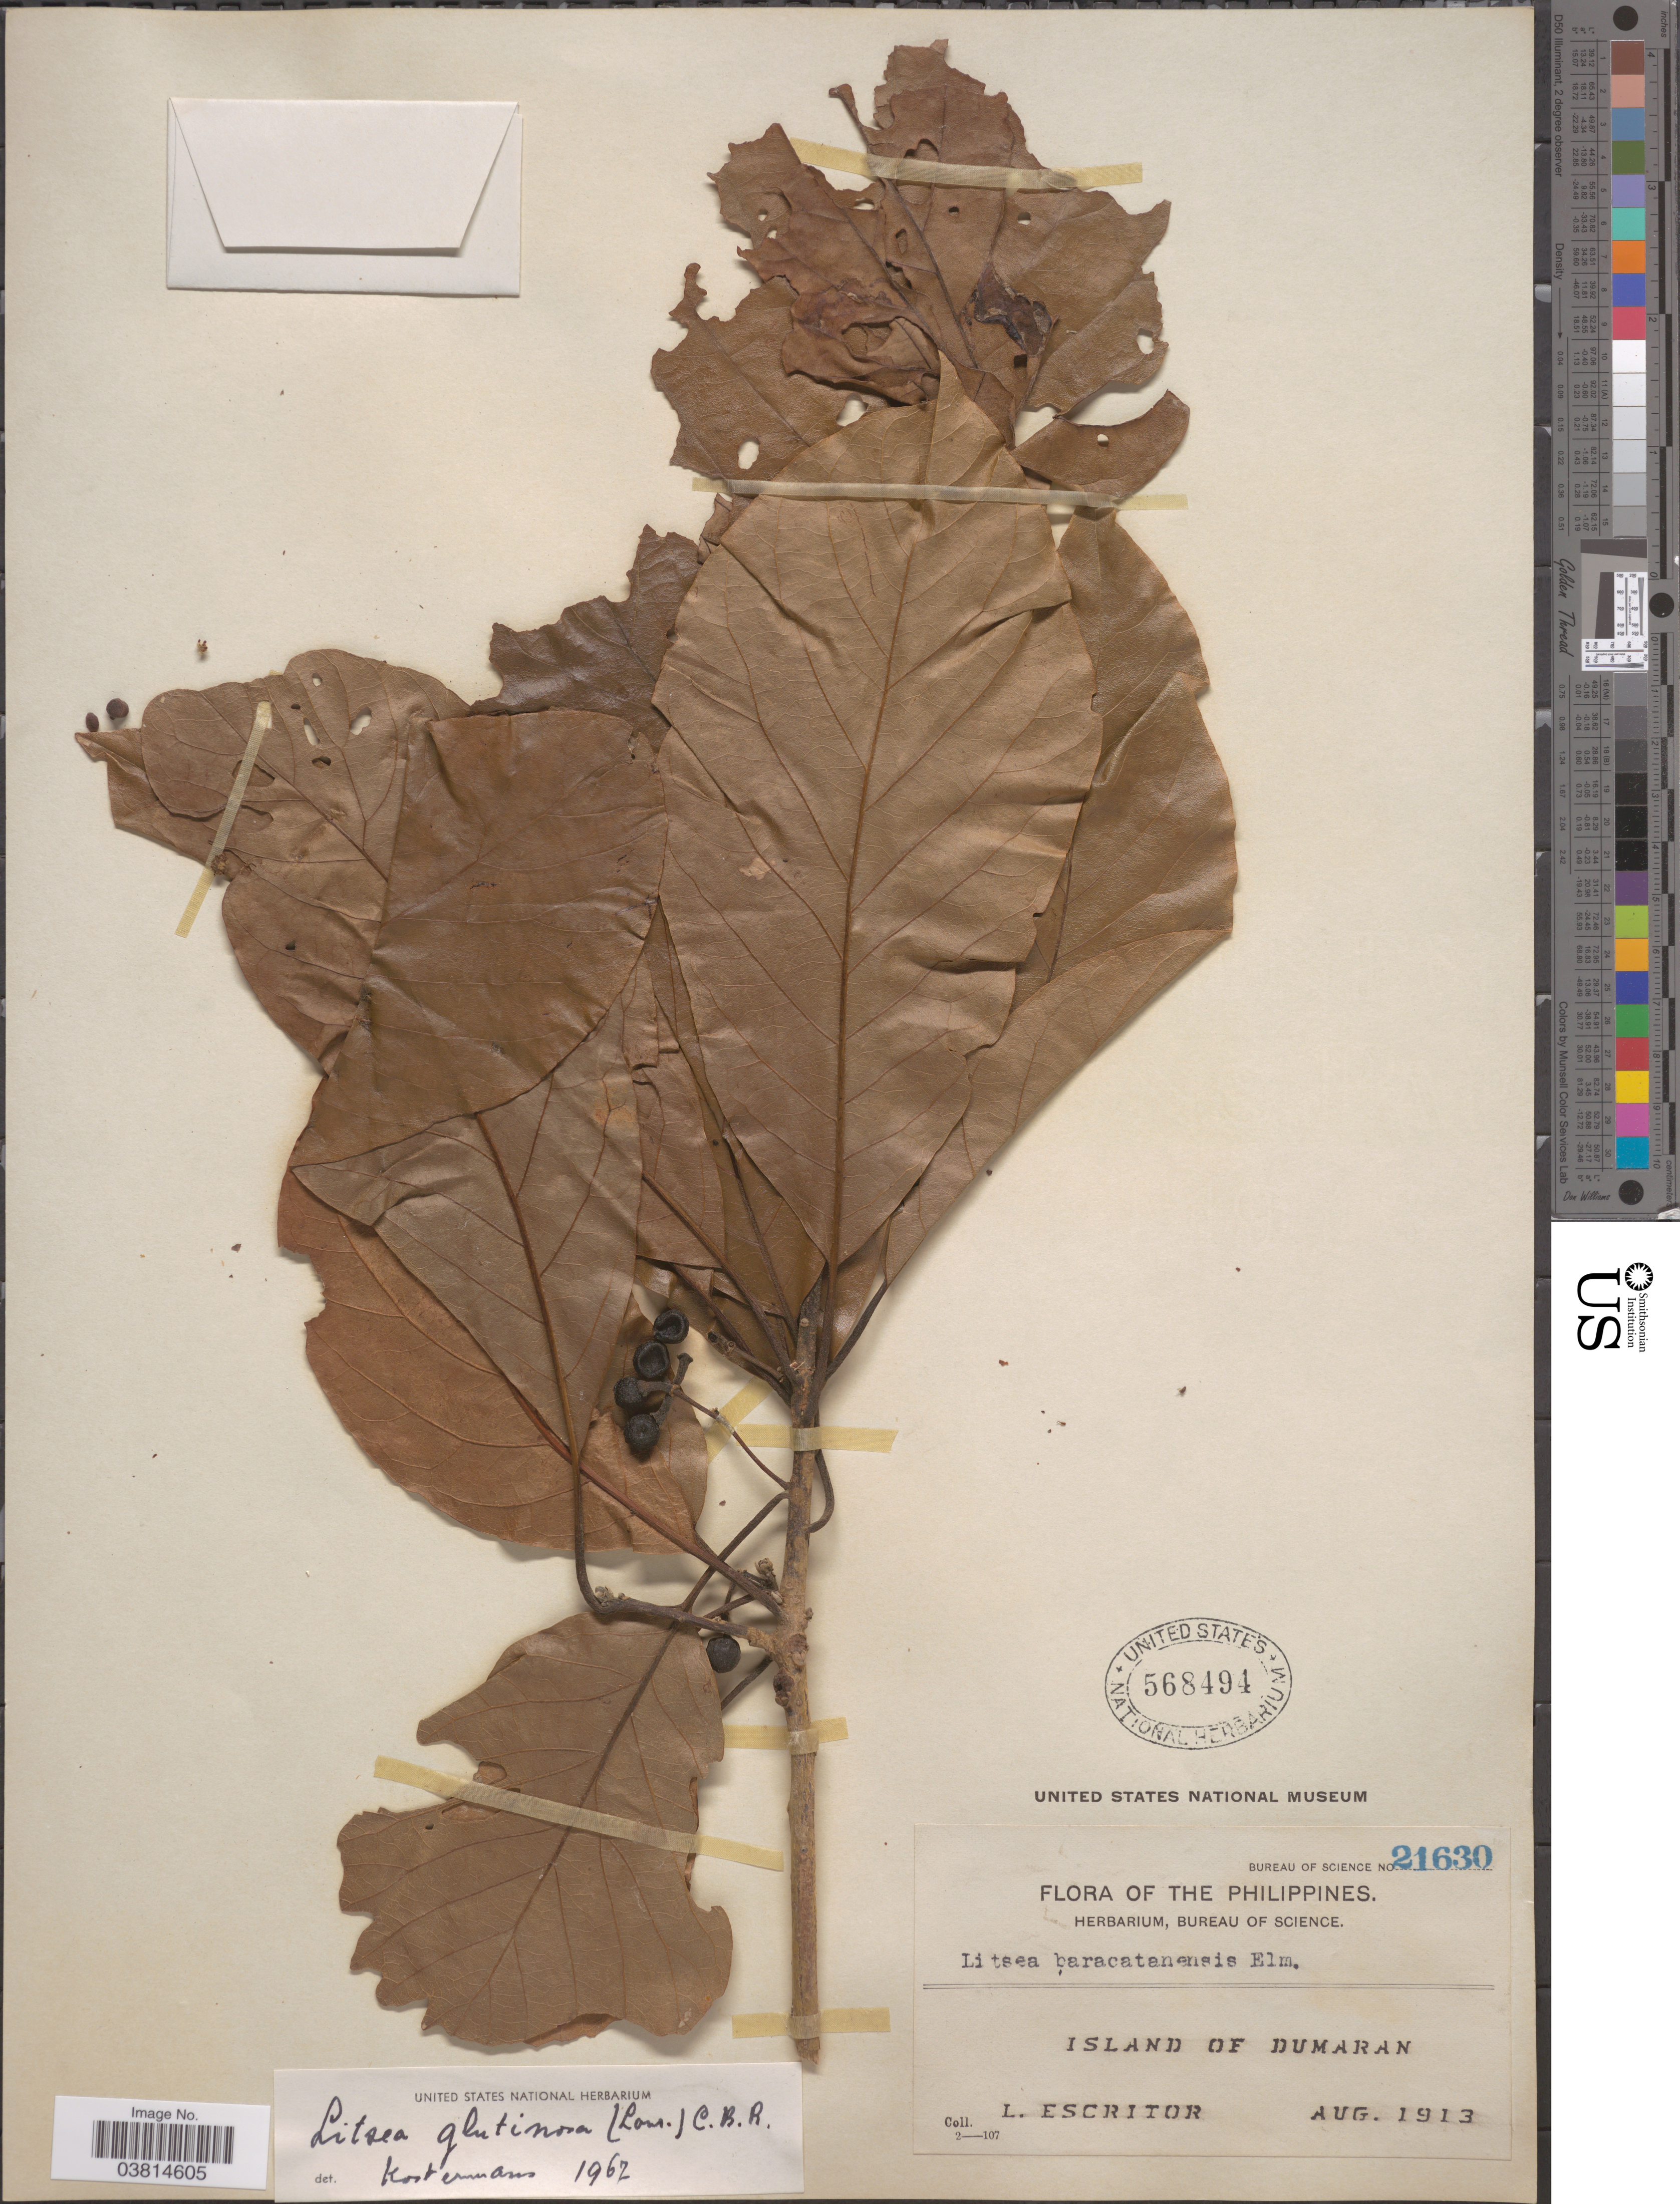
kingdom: Plantae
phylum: Tracheophyta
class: Magnoliopsida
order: Laurales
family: Lauraceae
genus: Litsea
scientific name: Litsea glutinosa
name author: (Lour.) C.B. Rob.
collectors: L. Escritor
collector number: Bureau of Science 21630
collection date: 1913-08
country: Philippines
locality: Island of Dumaran.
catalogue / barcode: US 568494